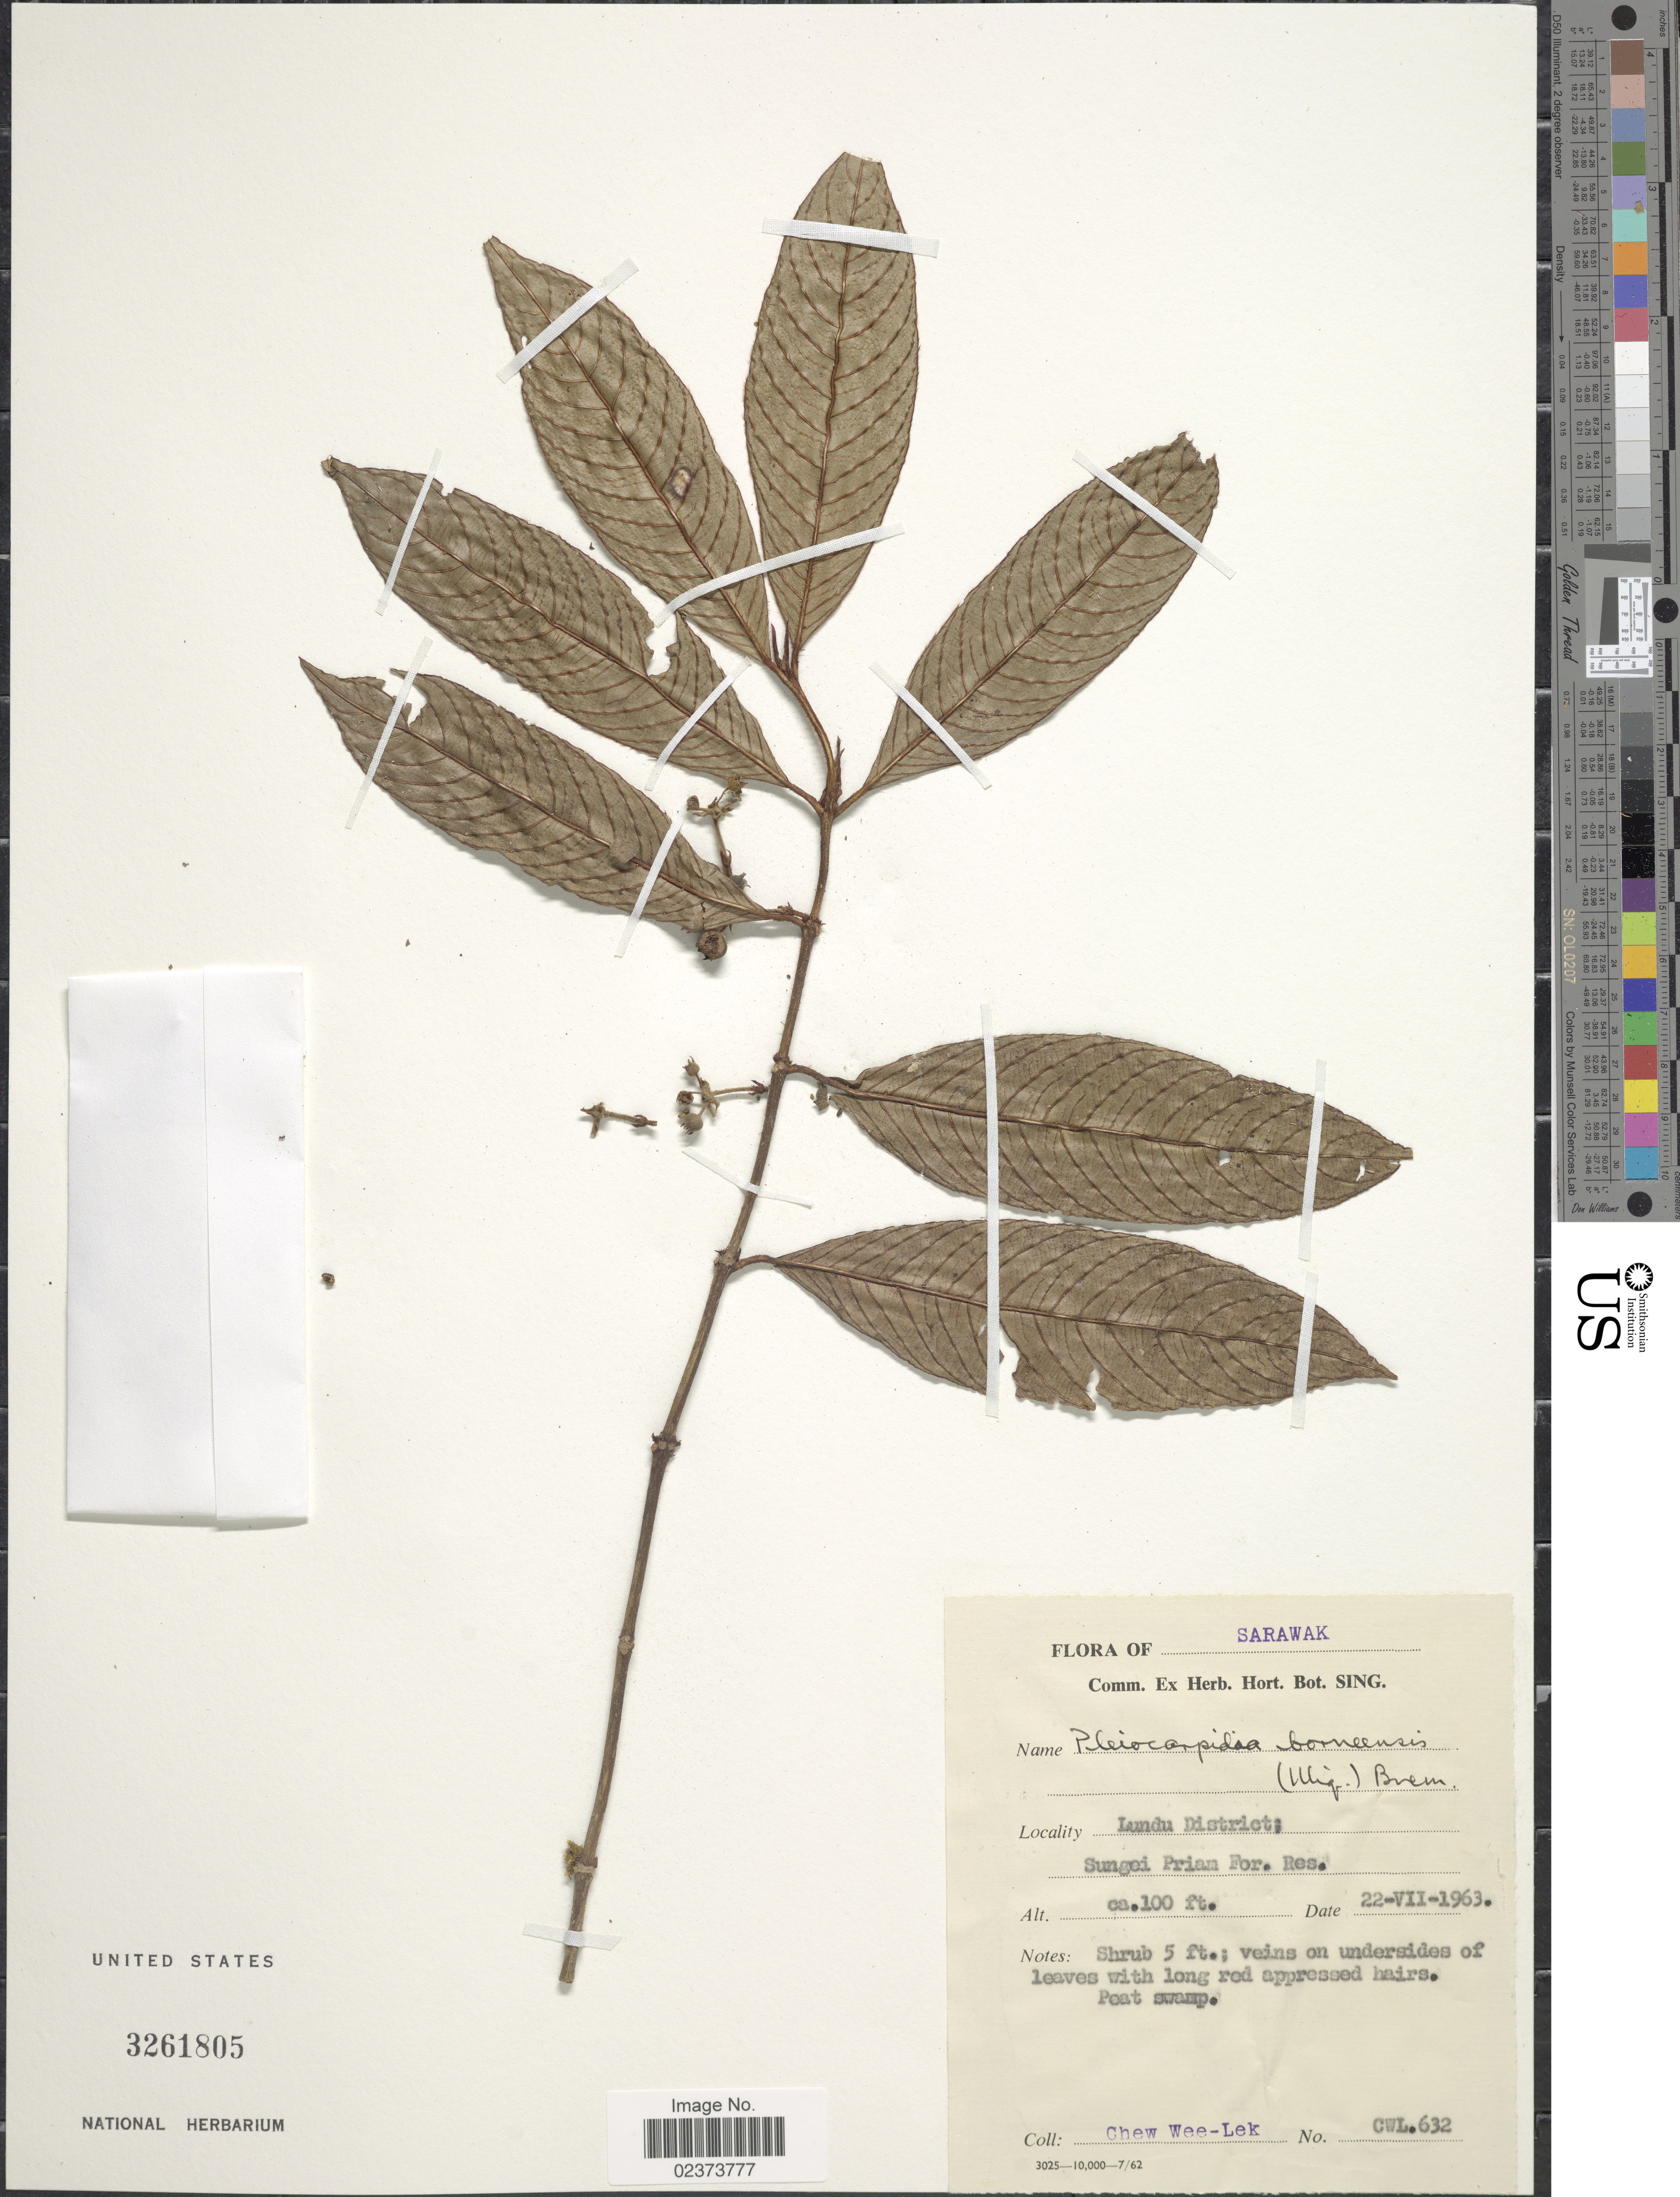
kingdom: Plantae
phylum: Tracheophyta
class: Magnoliopsida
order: Gentianales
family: Rubiaceae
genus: Pleiocarpidia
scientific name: Pleiocarpidia borneensis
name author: (Miq.) Bremek.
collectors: W. Chew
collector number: CWL 632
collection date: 1963-07-22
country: Malaysia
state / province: Sarawak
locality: Sarawak, Lundu District, Sungei Priam For. Res.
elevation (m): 30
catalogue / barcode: US 3261805